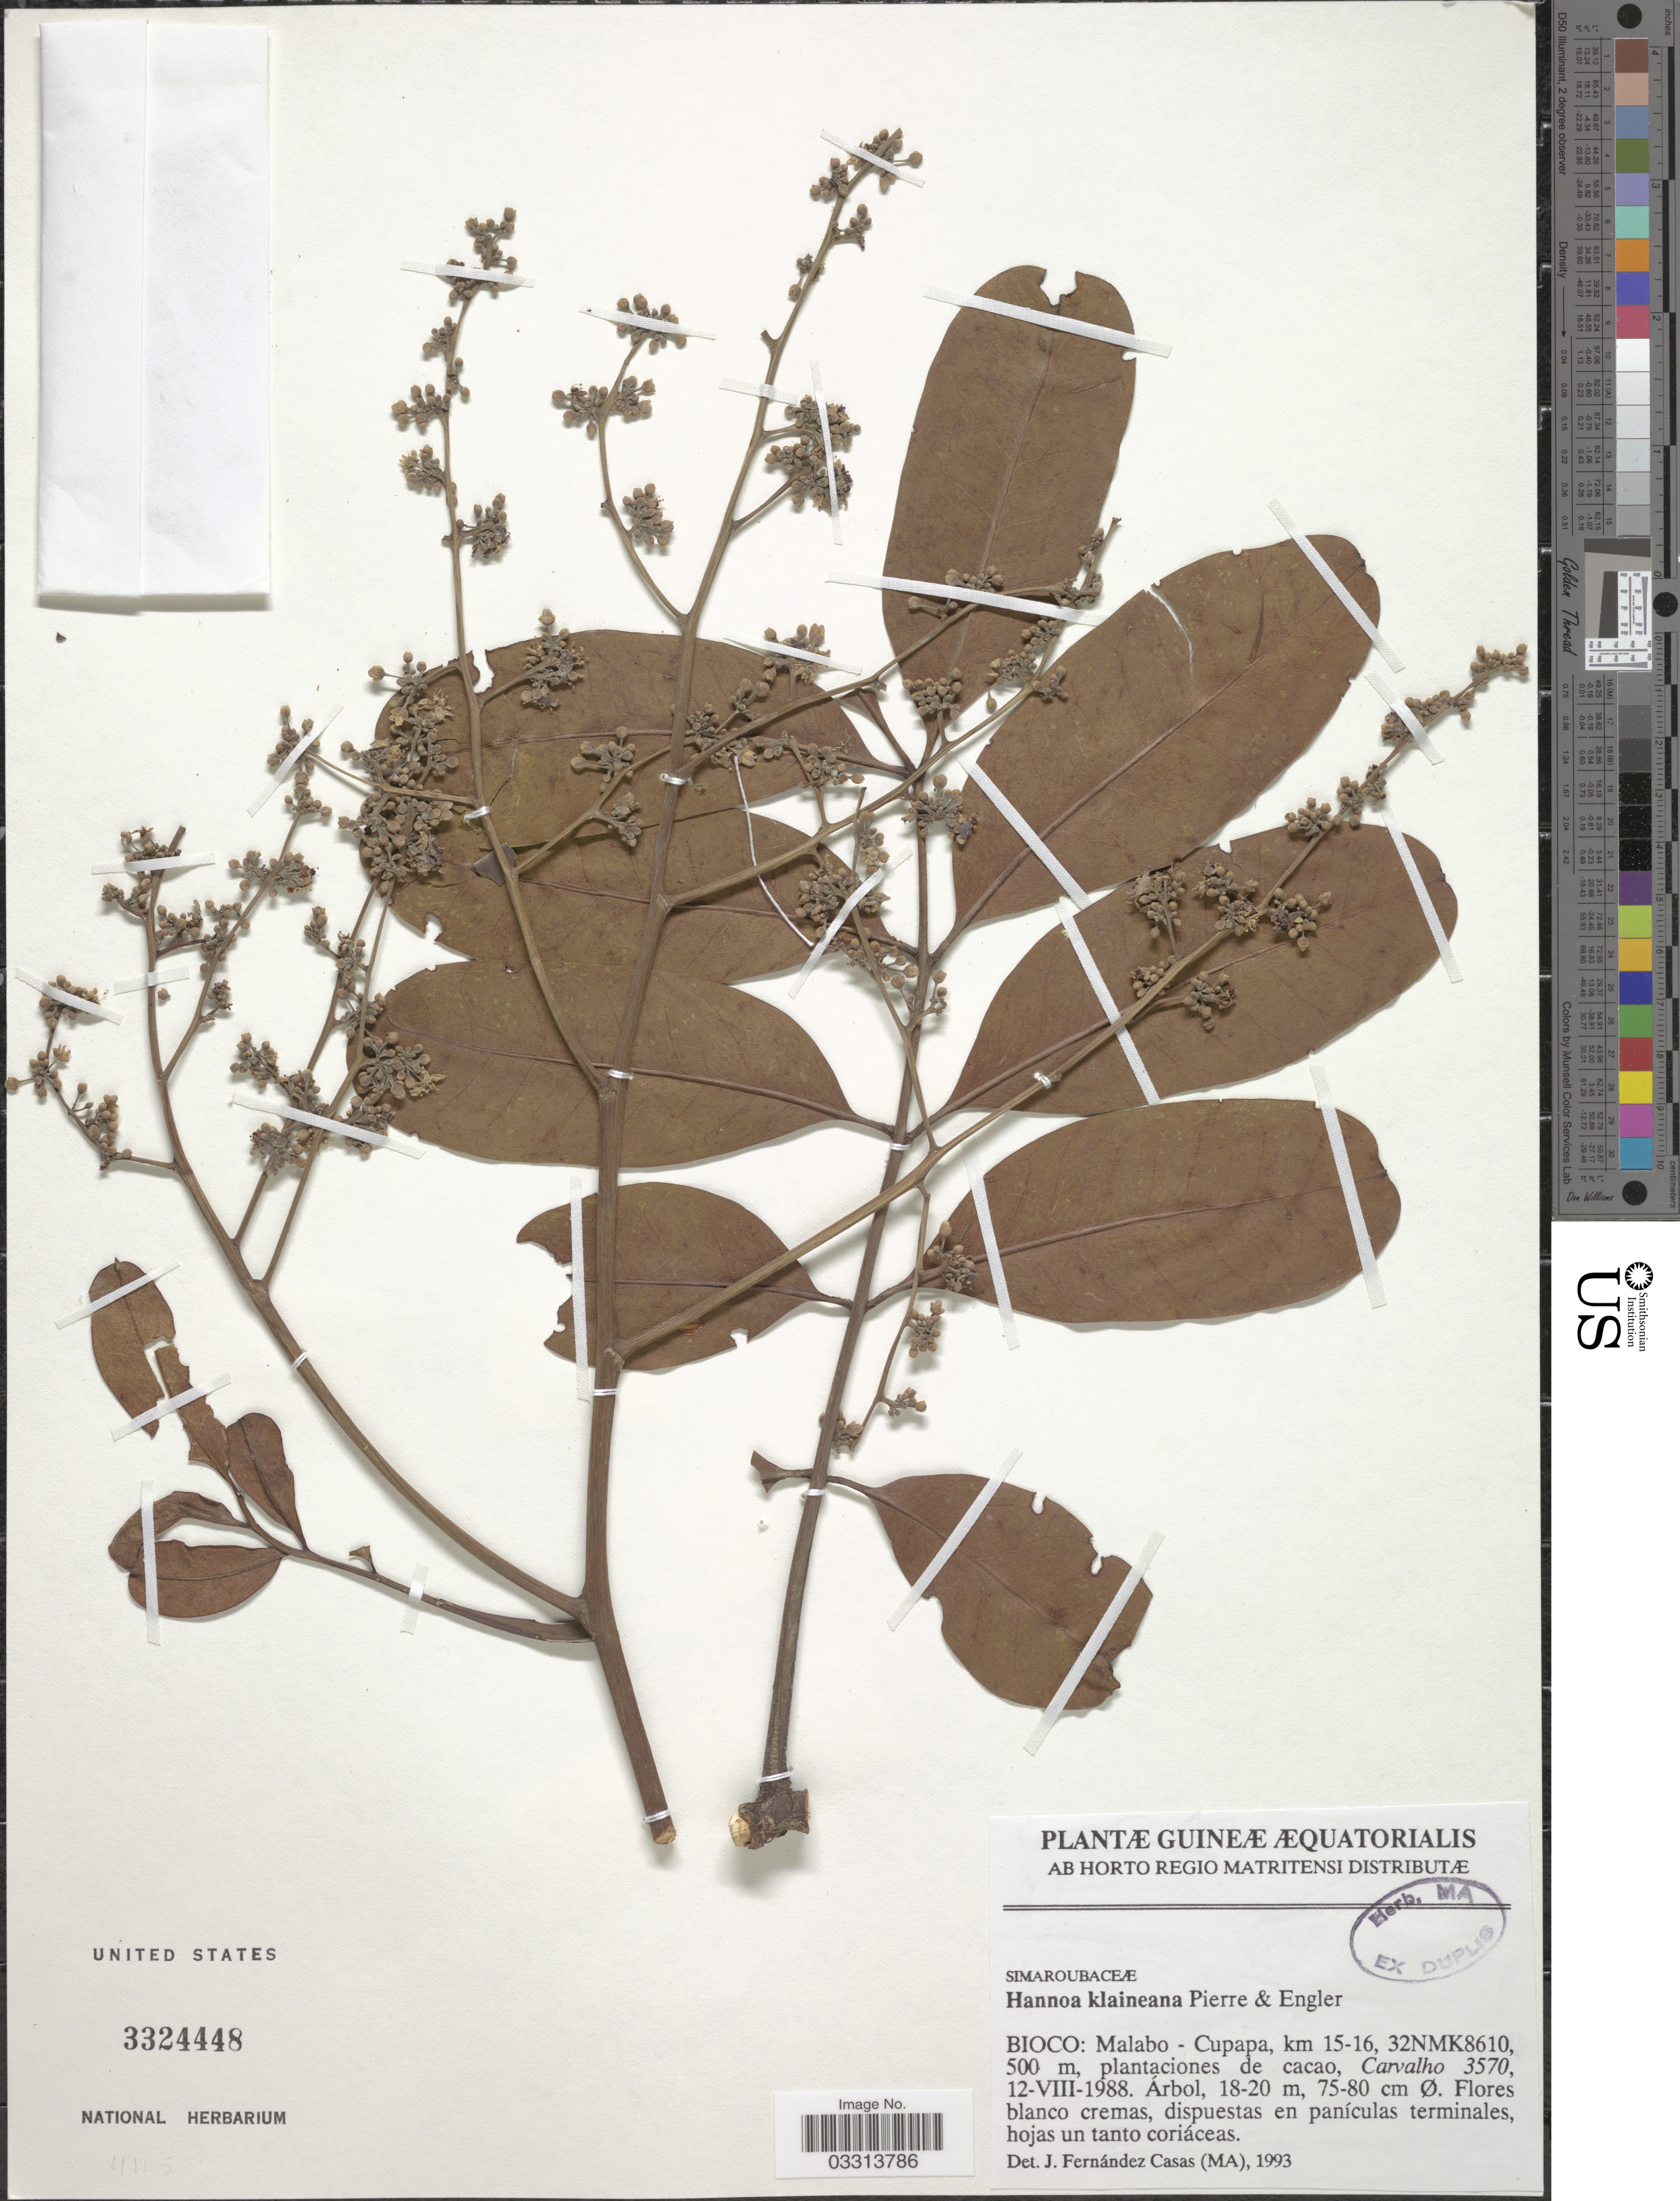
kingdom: Plantae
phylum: Tracheophyta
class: Magnoliopsida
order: Sapindales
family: Simaroubaceae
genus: Hannoa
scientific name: Hannoa klaineana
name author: Pierre ex Engl.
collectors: Carvalho, --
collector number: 3570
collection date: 1988-08-12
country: Equatorial Guinea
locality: Guineæ Æquatorialis, Bioco: Malabo - Cupapa, km 15-16, 32NMK8610.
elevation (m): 500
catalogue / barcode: US 3324448